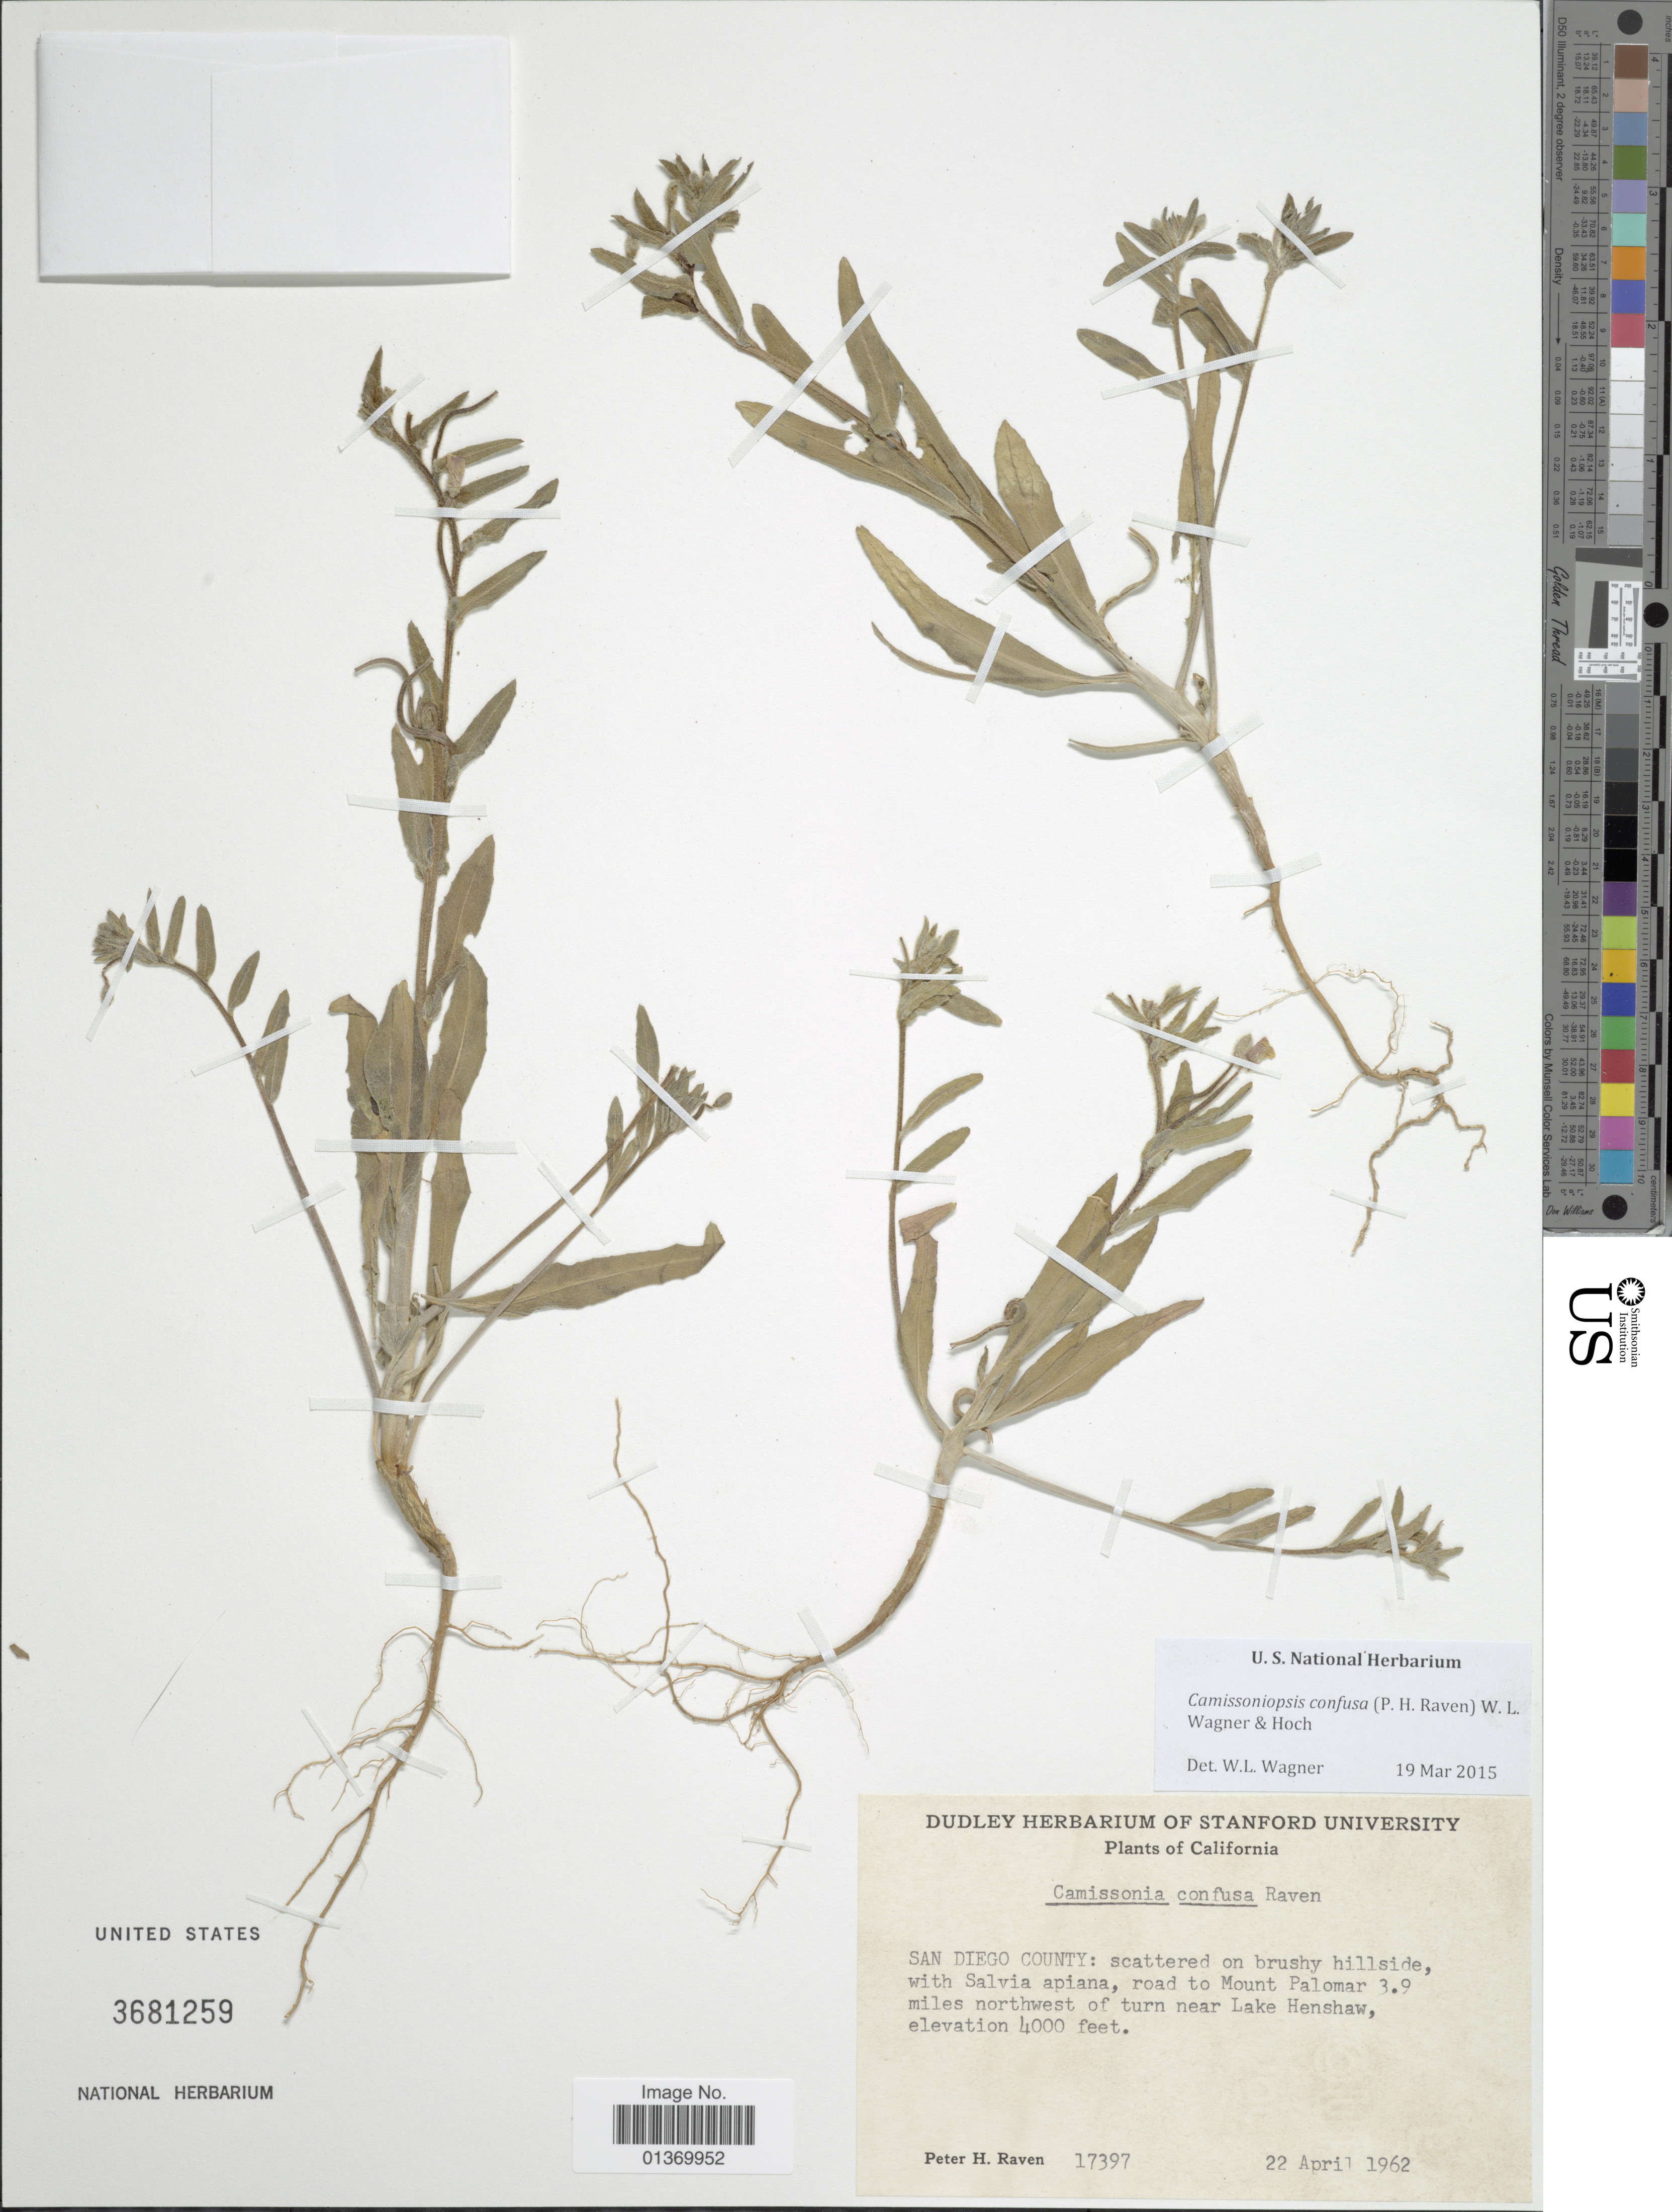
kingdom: Plantae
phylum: Tracheophyta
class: Magnoliopsida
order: Myrtales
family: Onagraceae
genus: Camissoniopsis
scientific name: Camissoniopsis confusa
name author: (P.H. Raven) W.L. Wagner & Hoch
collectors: P. H. Raven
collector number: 17397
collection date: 1962-04-22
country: United States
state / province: California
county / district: San Diego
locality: San Diego County, road to Mount Palomar 3.9 miles northwest of turn near Lake Henshaw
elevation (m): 1219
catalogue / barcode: US 3681259